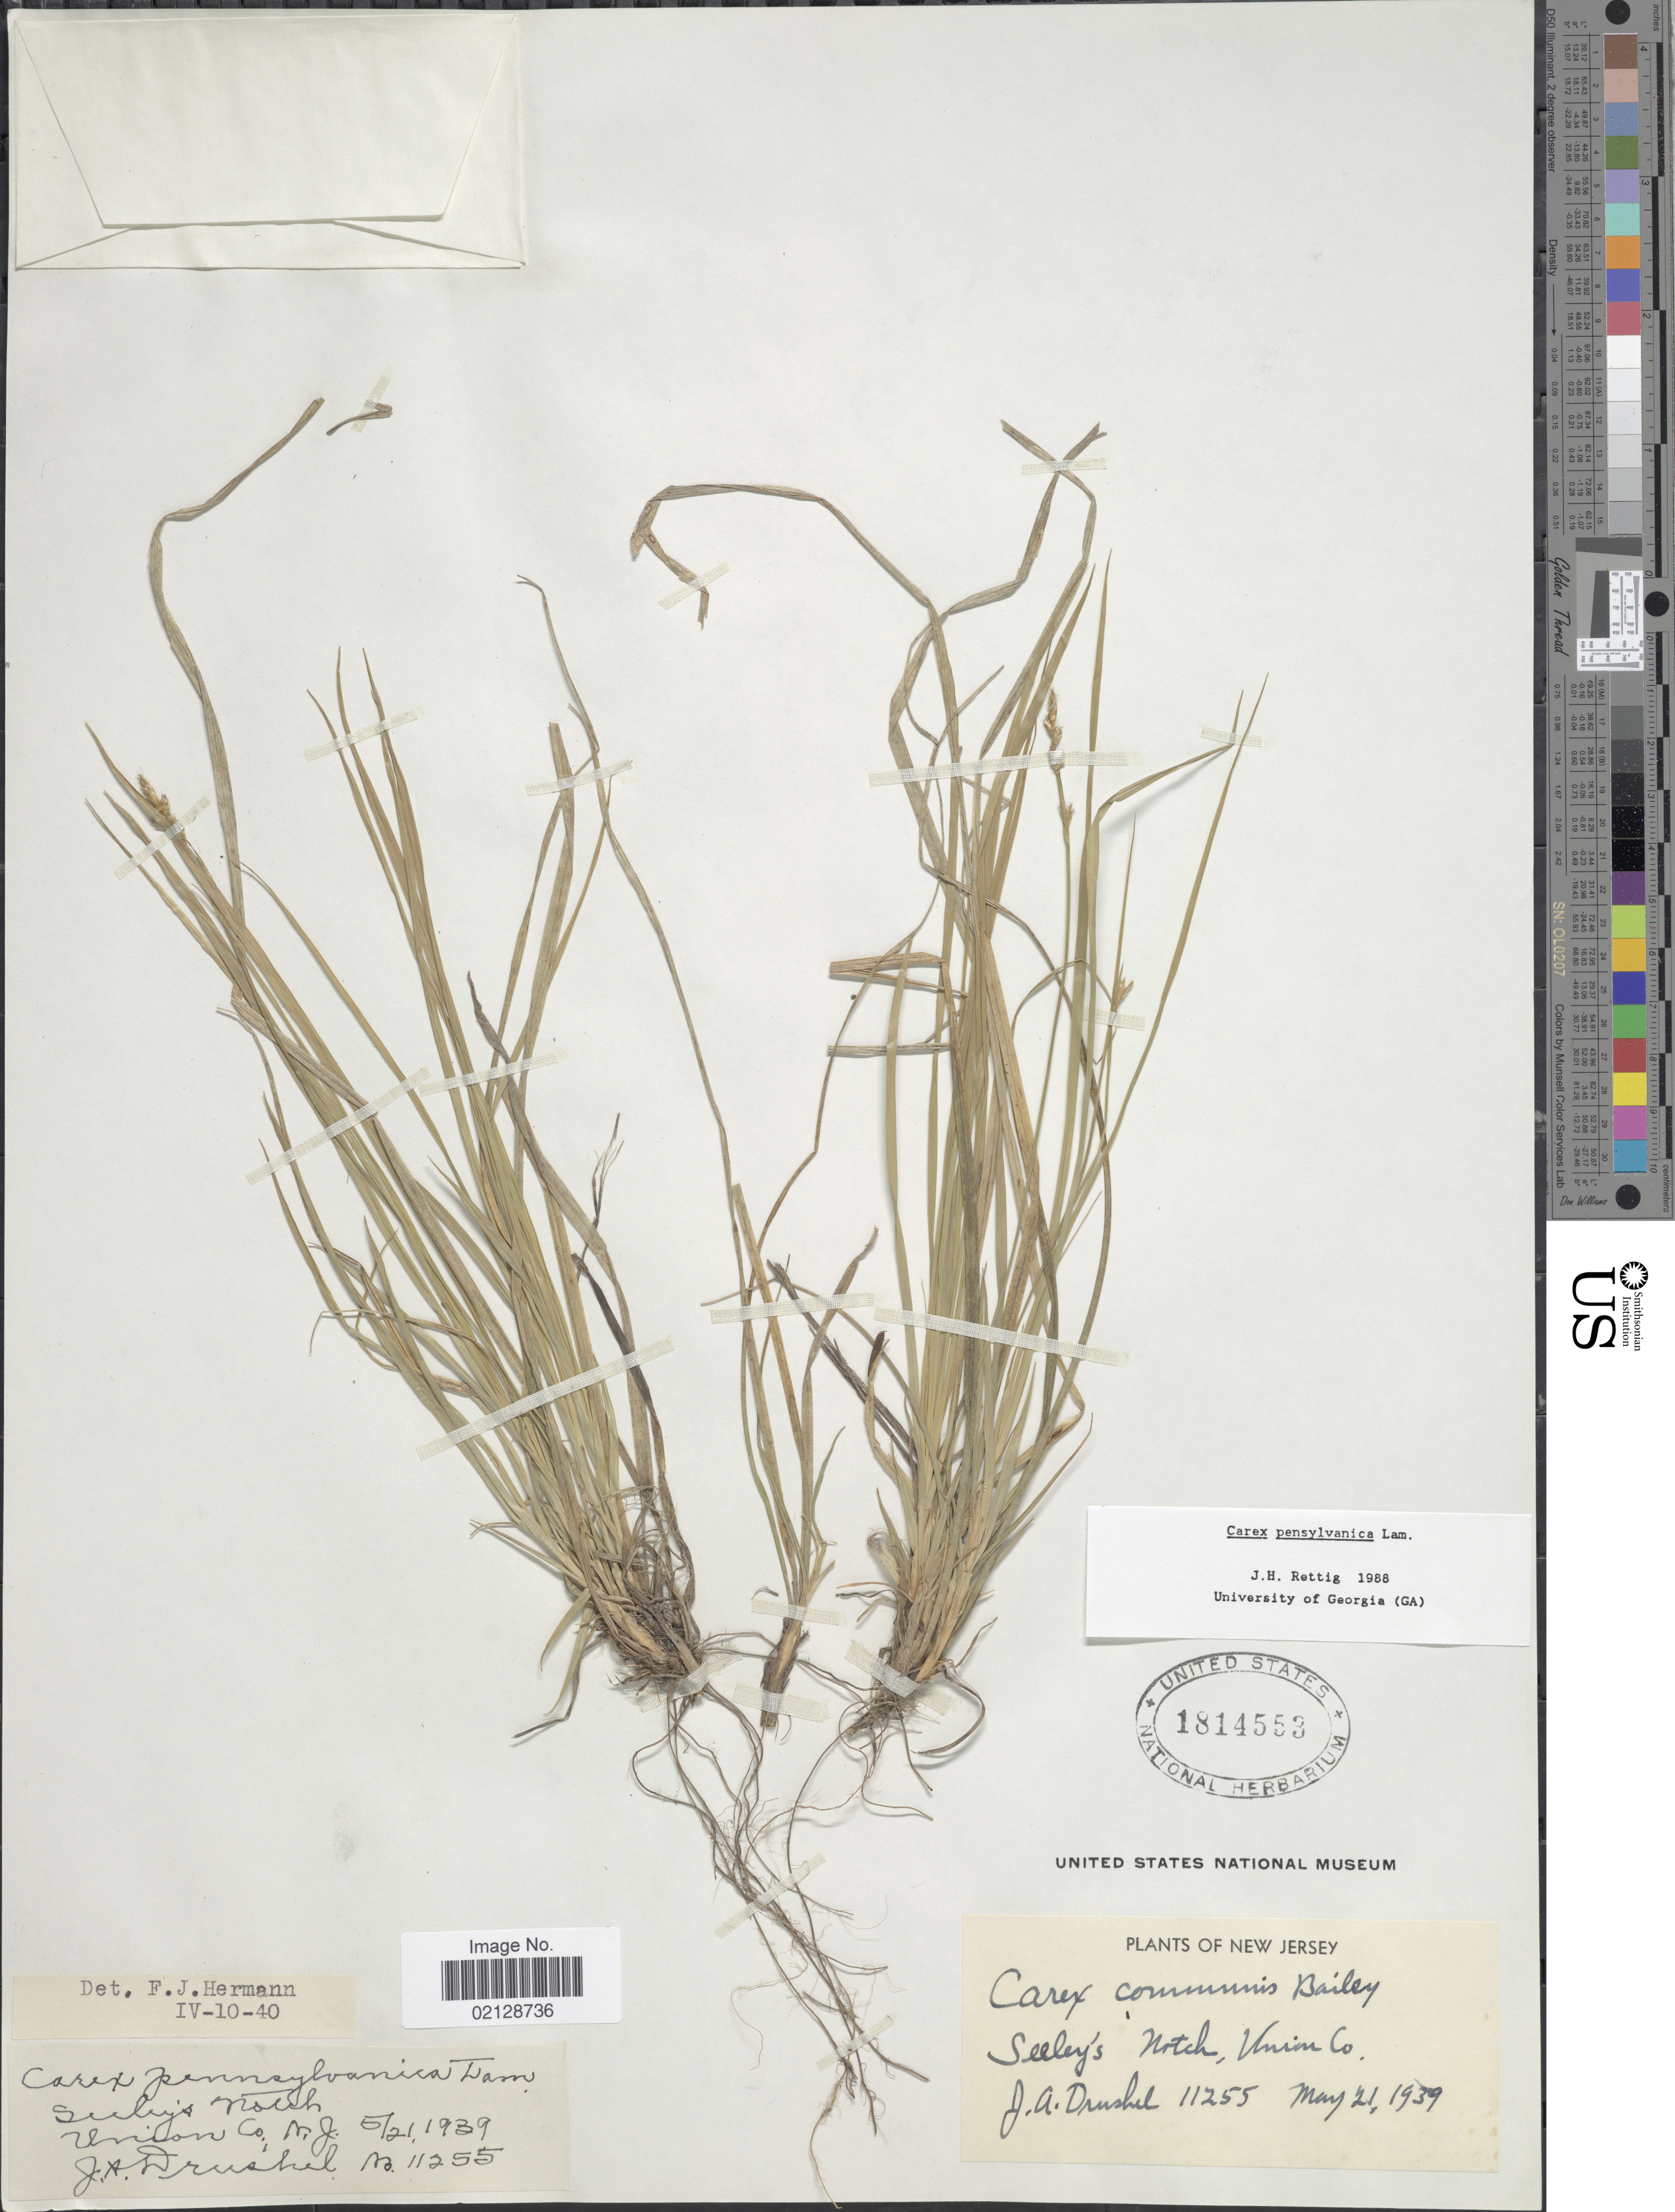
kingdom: Plantae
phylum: Tracheophyta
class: Liliopsida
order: Poales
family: Cyperaceae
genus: Carex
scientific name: Carex pensylvanica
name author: Lam.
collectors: J. A. Drushel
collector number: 11255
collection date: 1939-05-21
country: United States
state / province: New Jersey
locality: Seeley's Notch, Union Co., N.J.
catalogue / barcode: US 1814553